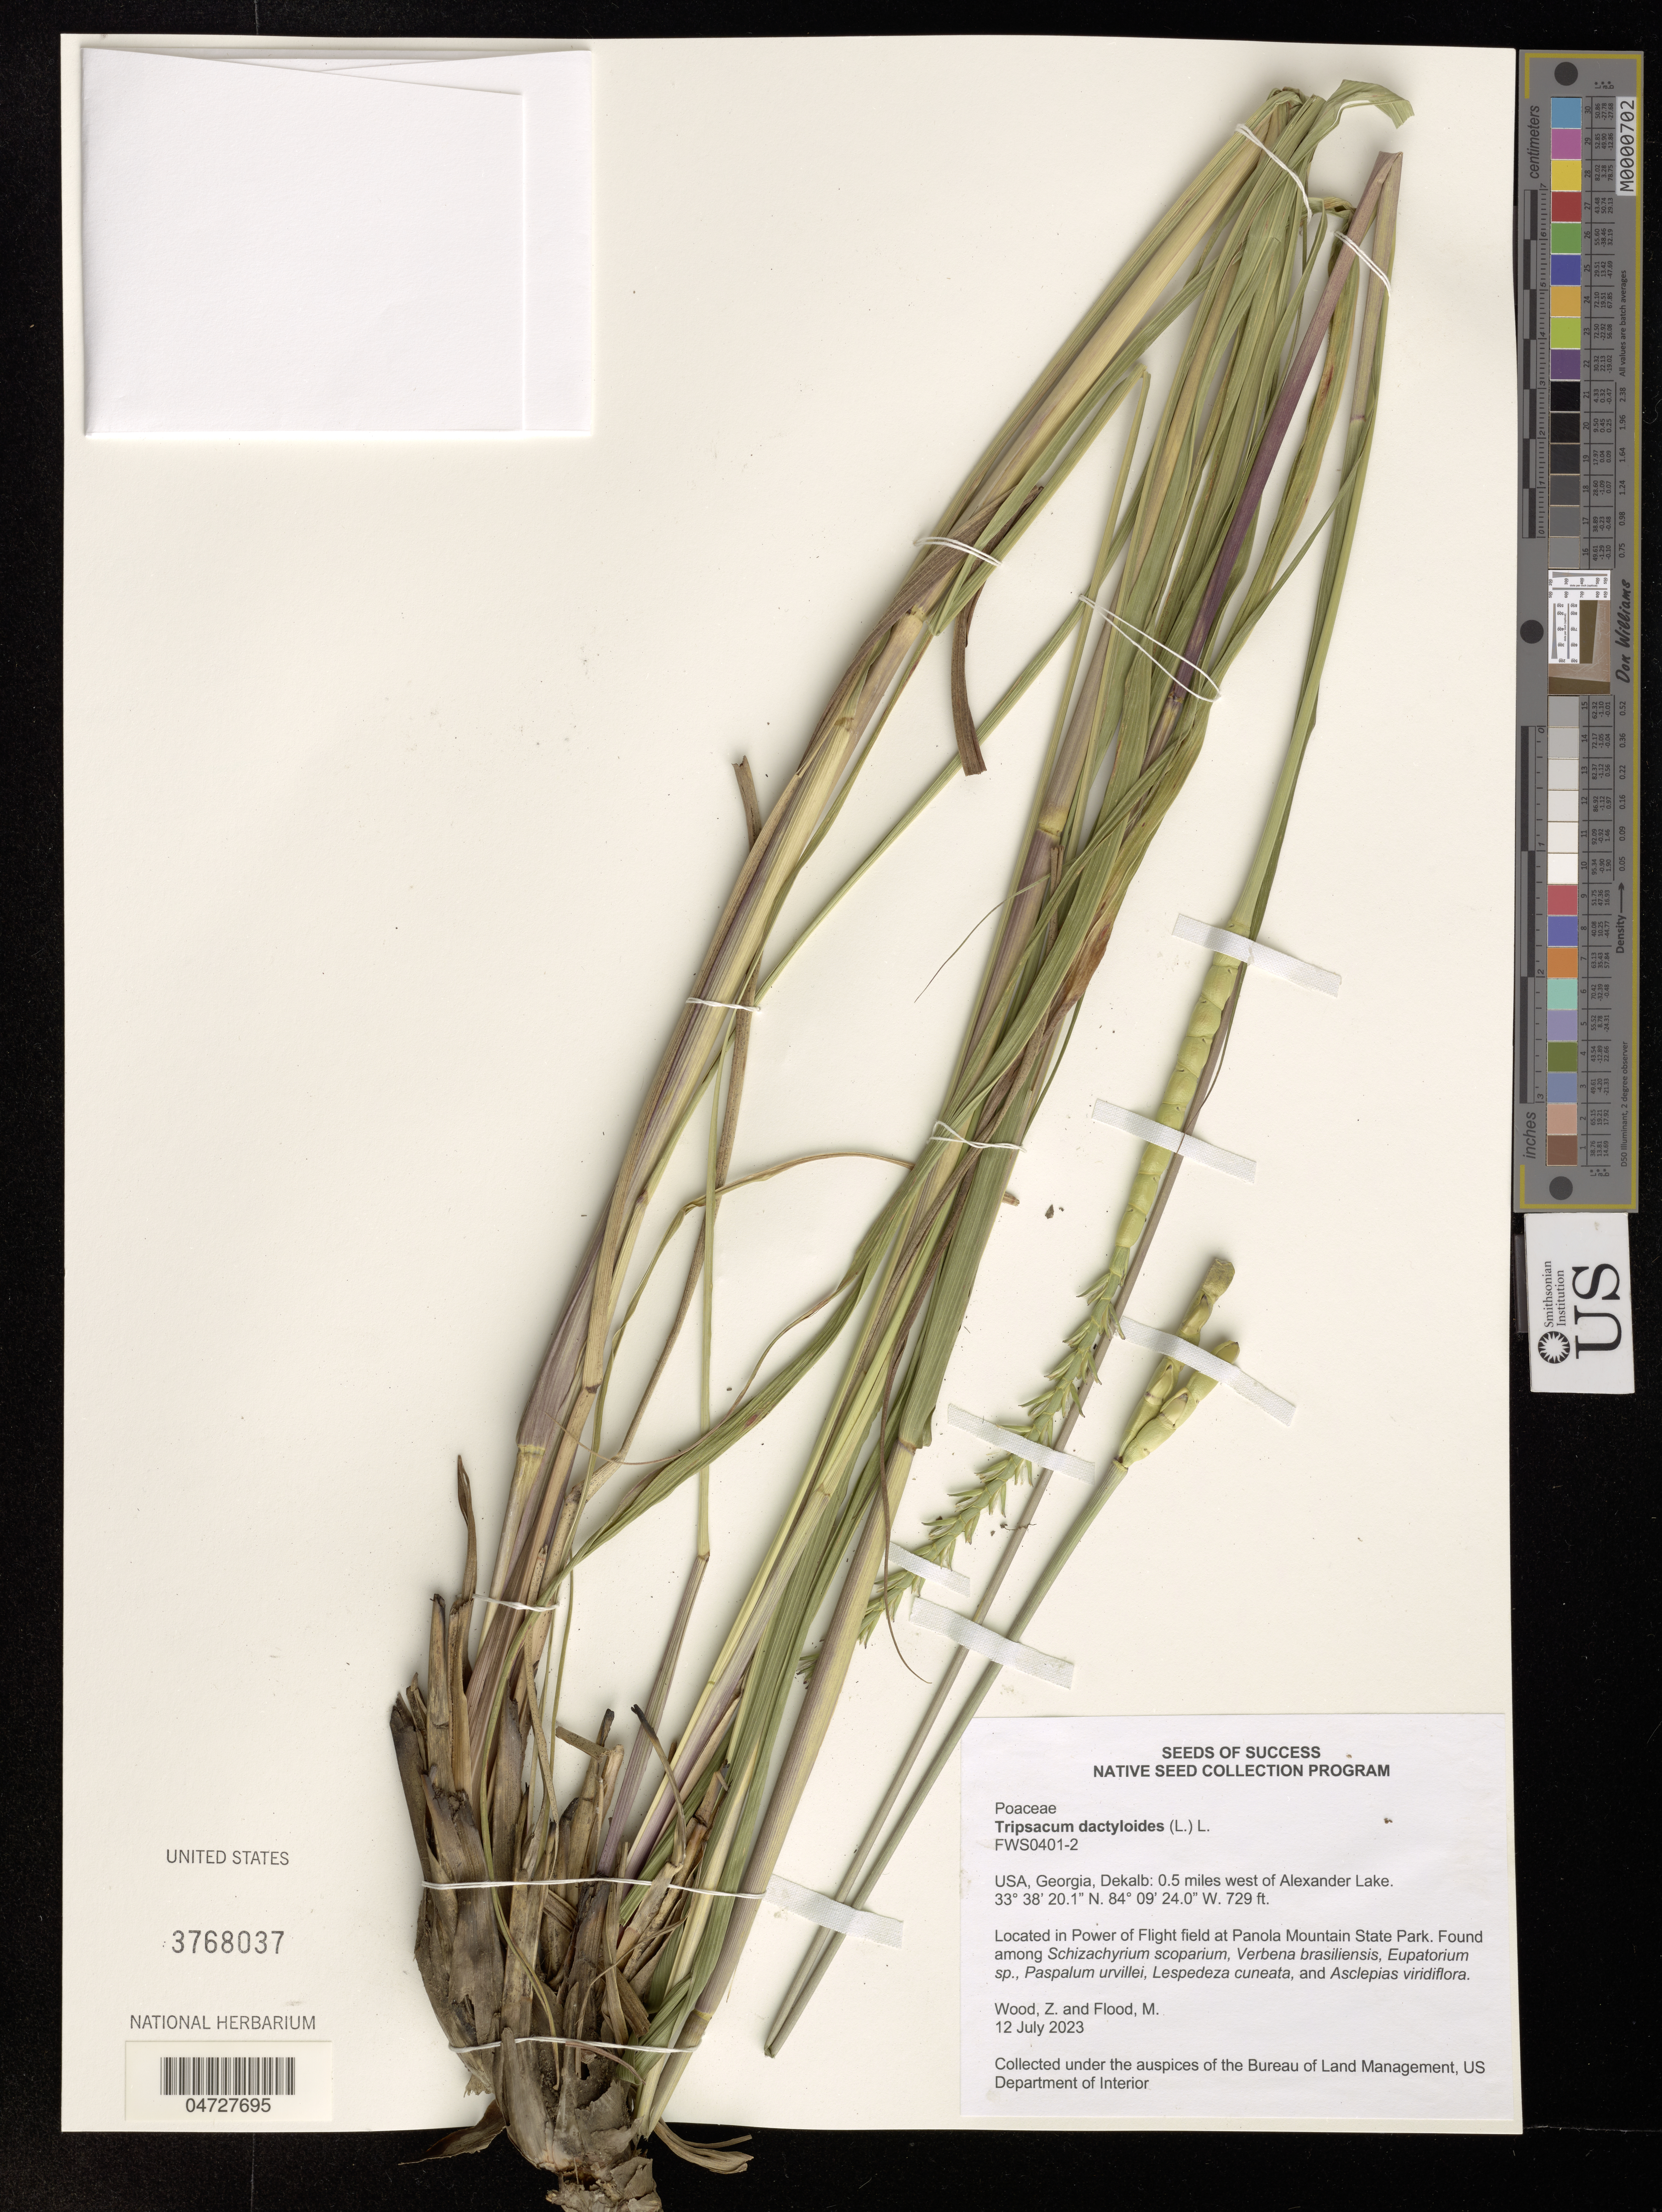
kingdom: Plantae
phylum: Tracheophyta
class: Liliopsida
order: Poales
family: Poaceae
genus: Tripsacum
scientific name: Tripsacum dactyloides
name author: L.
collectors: Z. Wood & M. Flood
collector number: FWS0401-2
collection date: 2023-07-12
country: United States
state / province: Georgia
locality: Dekalb: 0.5 miles west of Alexander Lake. Located in Power of Flight field at Panola Mountain State Park.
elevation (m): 222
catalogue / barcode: US 3768037